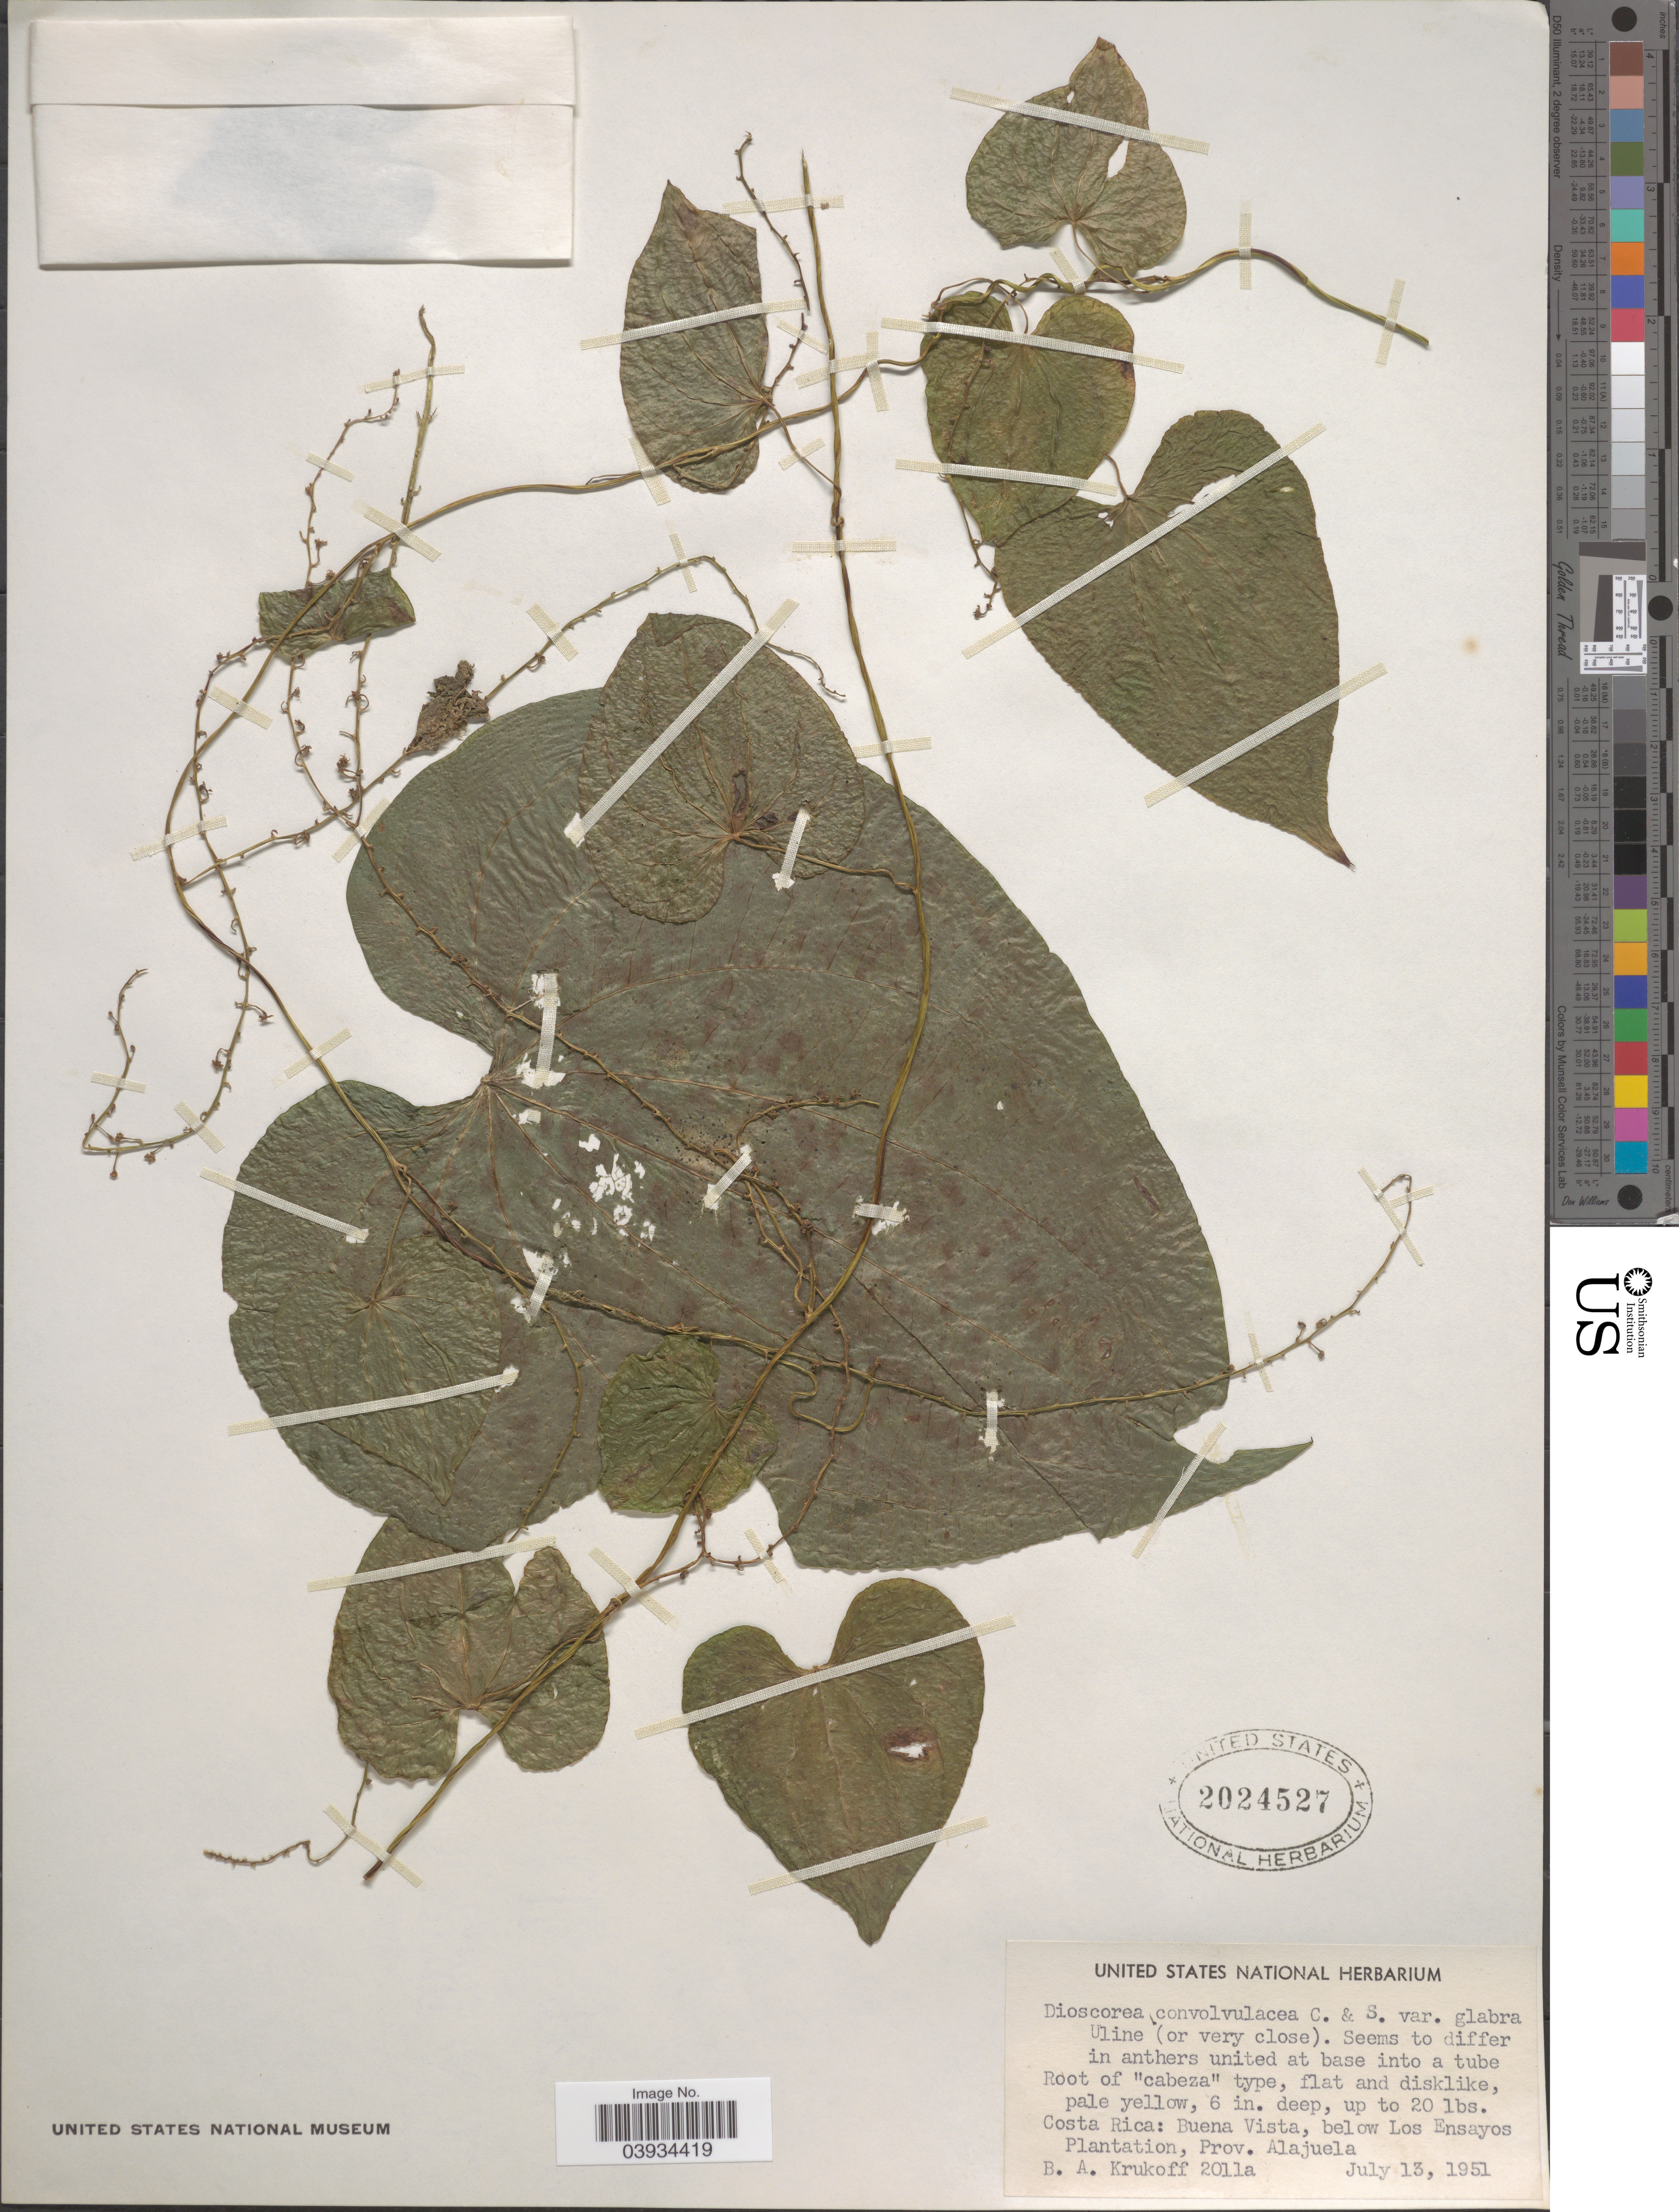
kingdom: Plantae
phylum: Tracheophyta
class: Liliopsida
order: Dioscoreales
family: Dioscoreaceae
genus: Dioscorea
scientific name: Dioscorea convolvulacea var. glabra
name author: (Hemsl.) Uline ex R. Knuth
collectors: B. A. Krukoff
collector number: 2011a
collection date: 1951-07-13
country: Costa Rica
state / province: Alajuela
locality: Buena Vista, below Los Ensayos Plantation.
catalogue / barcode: US 2024527